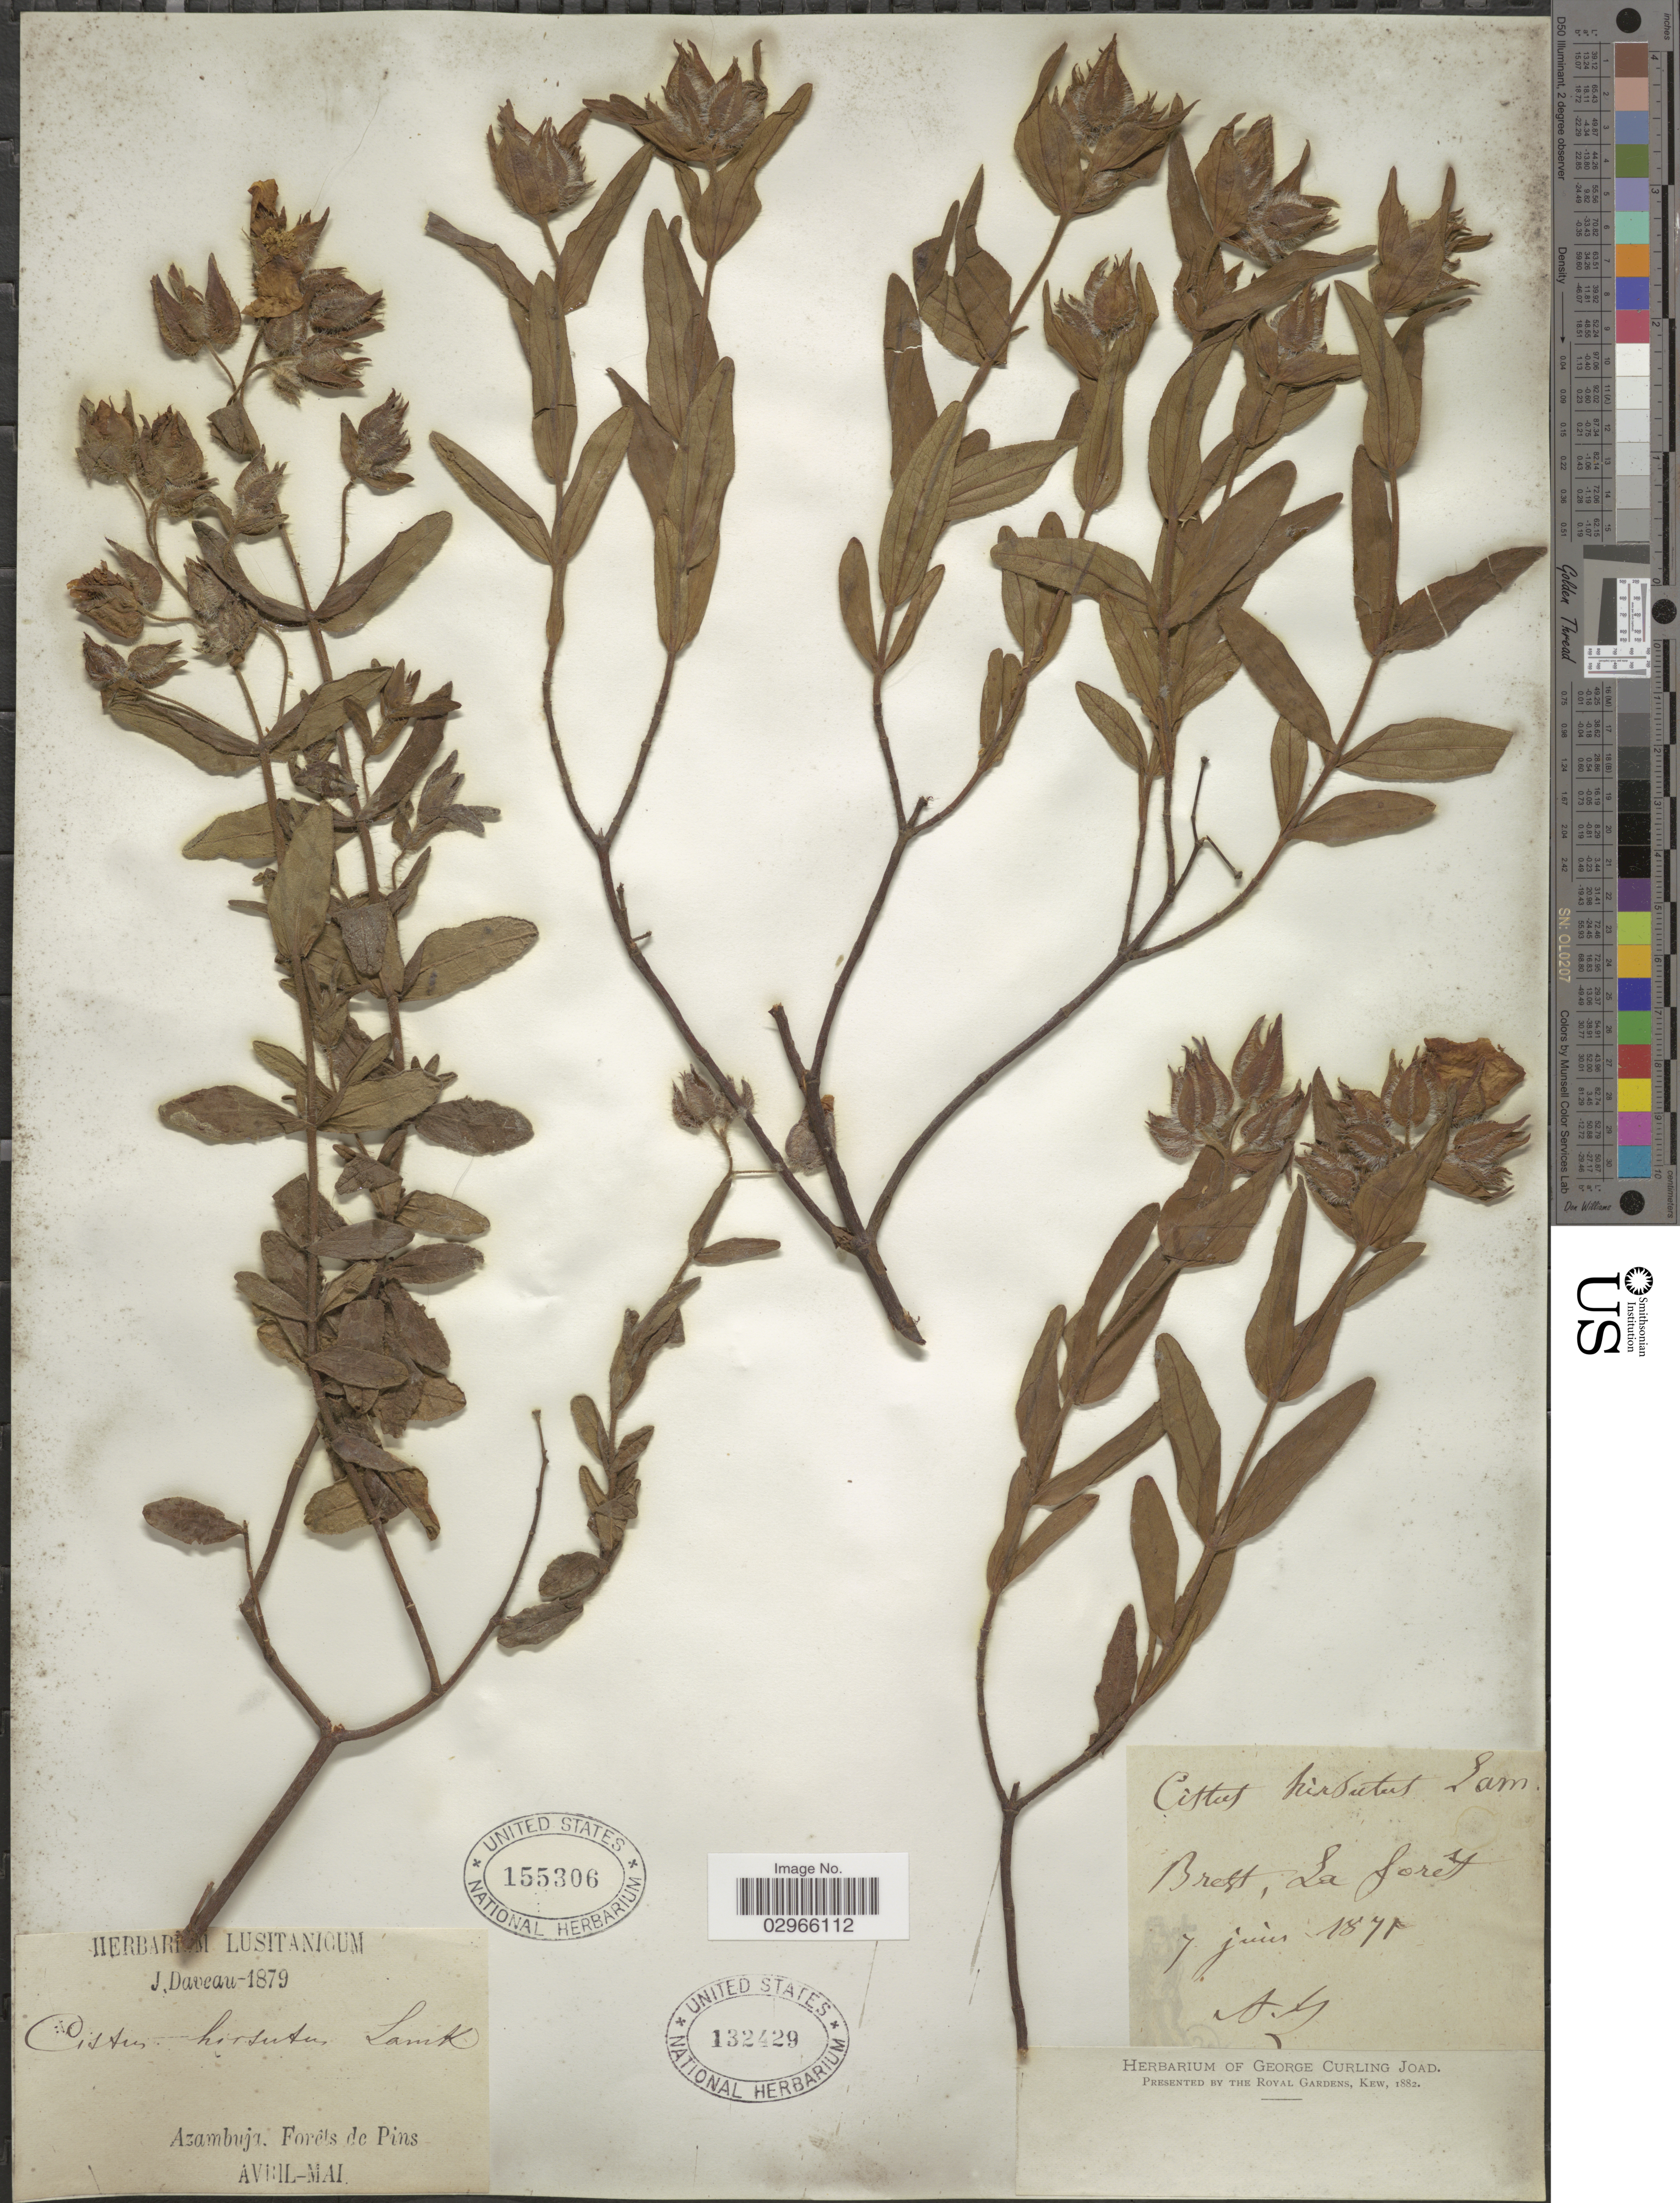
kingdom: Plantae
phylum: Tracheophyta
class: Magnoliopsida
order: Malvales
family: Cistaceae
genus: Cistus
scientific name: Cistus hirsutus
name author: Thuill.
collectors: A. G.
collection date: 1871-06-07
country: France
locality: Brest, La foret.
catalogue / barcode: US 132429